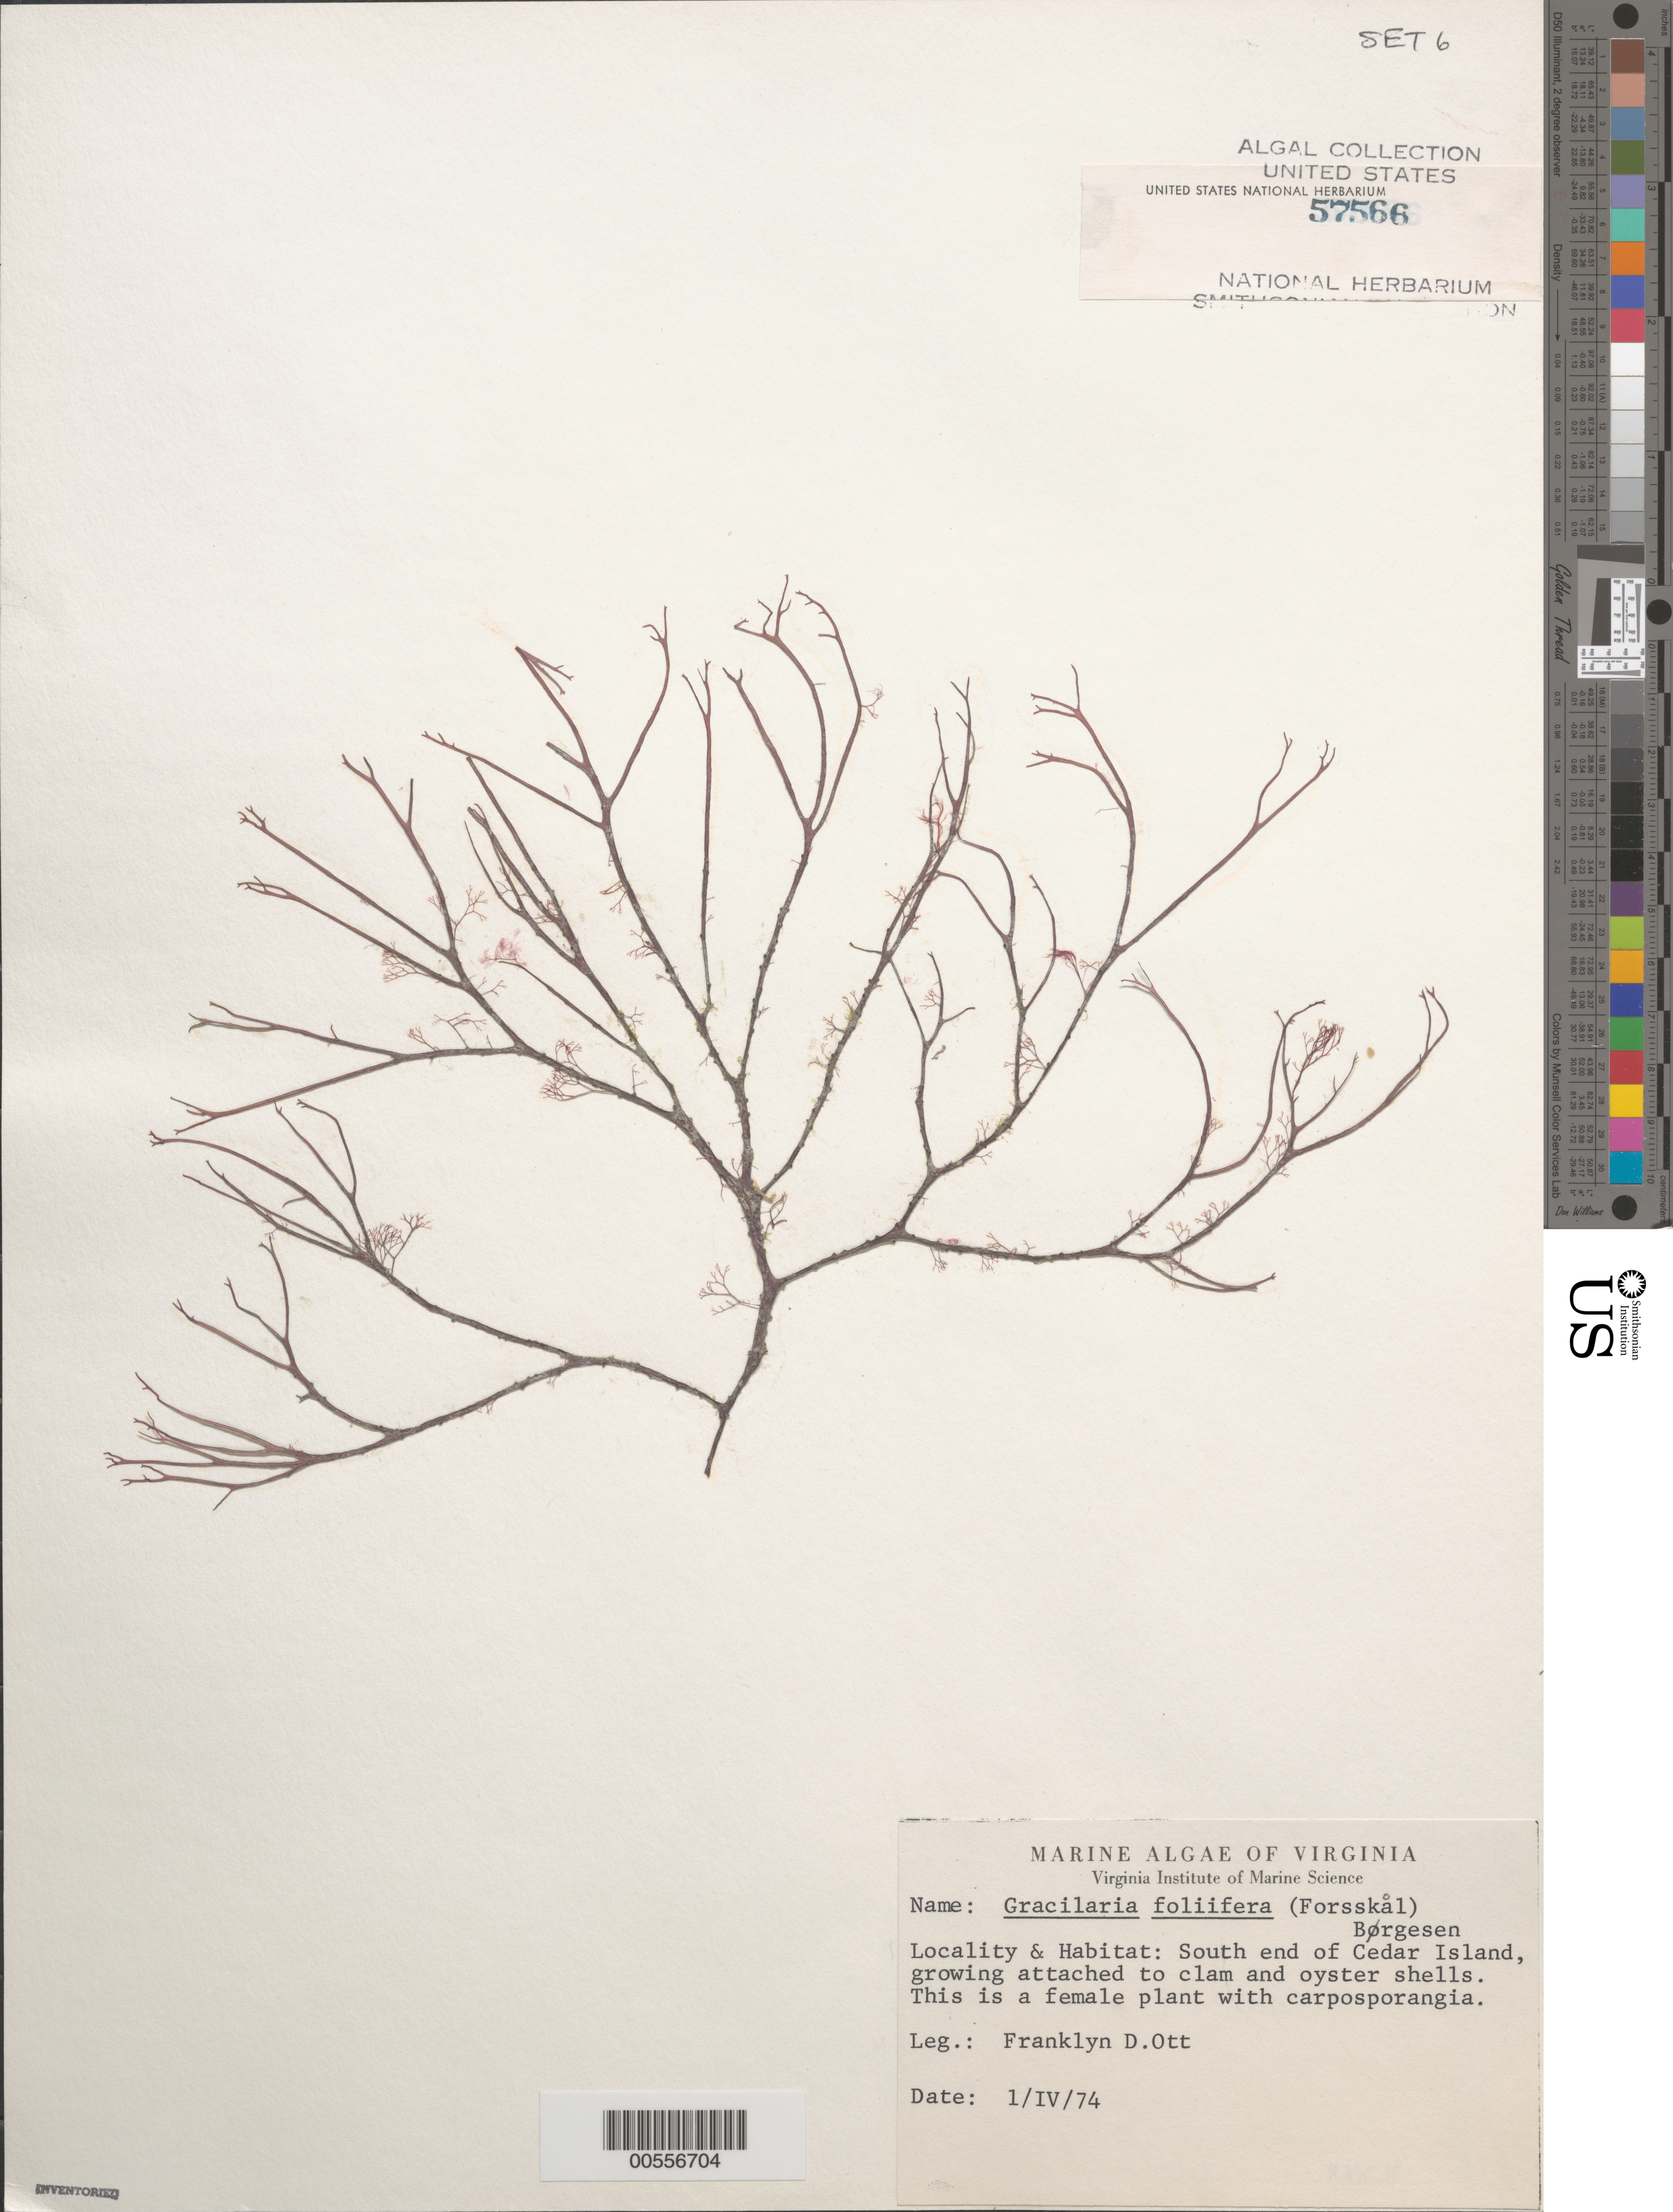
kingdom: Plantae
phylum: Rhodophyta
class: Florideophyceae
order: Gracilariales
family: Gracilariaceae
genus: Gracilaria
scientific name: Gracilaria foliifera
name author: (Forssk.) Børgesen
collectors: F. Ott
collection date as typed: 01 Apr 1974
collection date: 1974-04-01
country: United States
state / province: Virginia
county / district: Accomack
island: Cedar Island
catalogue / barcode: US 57566